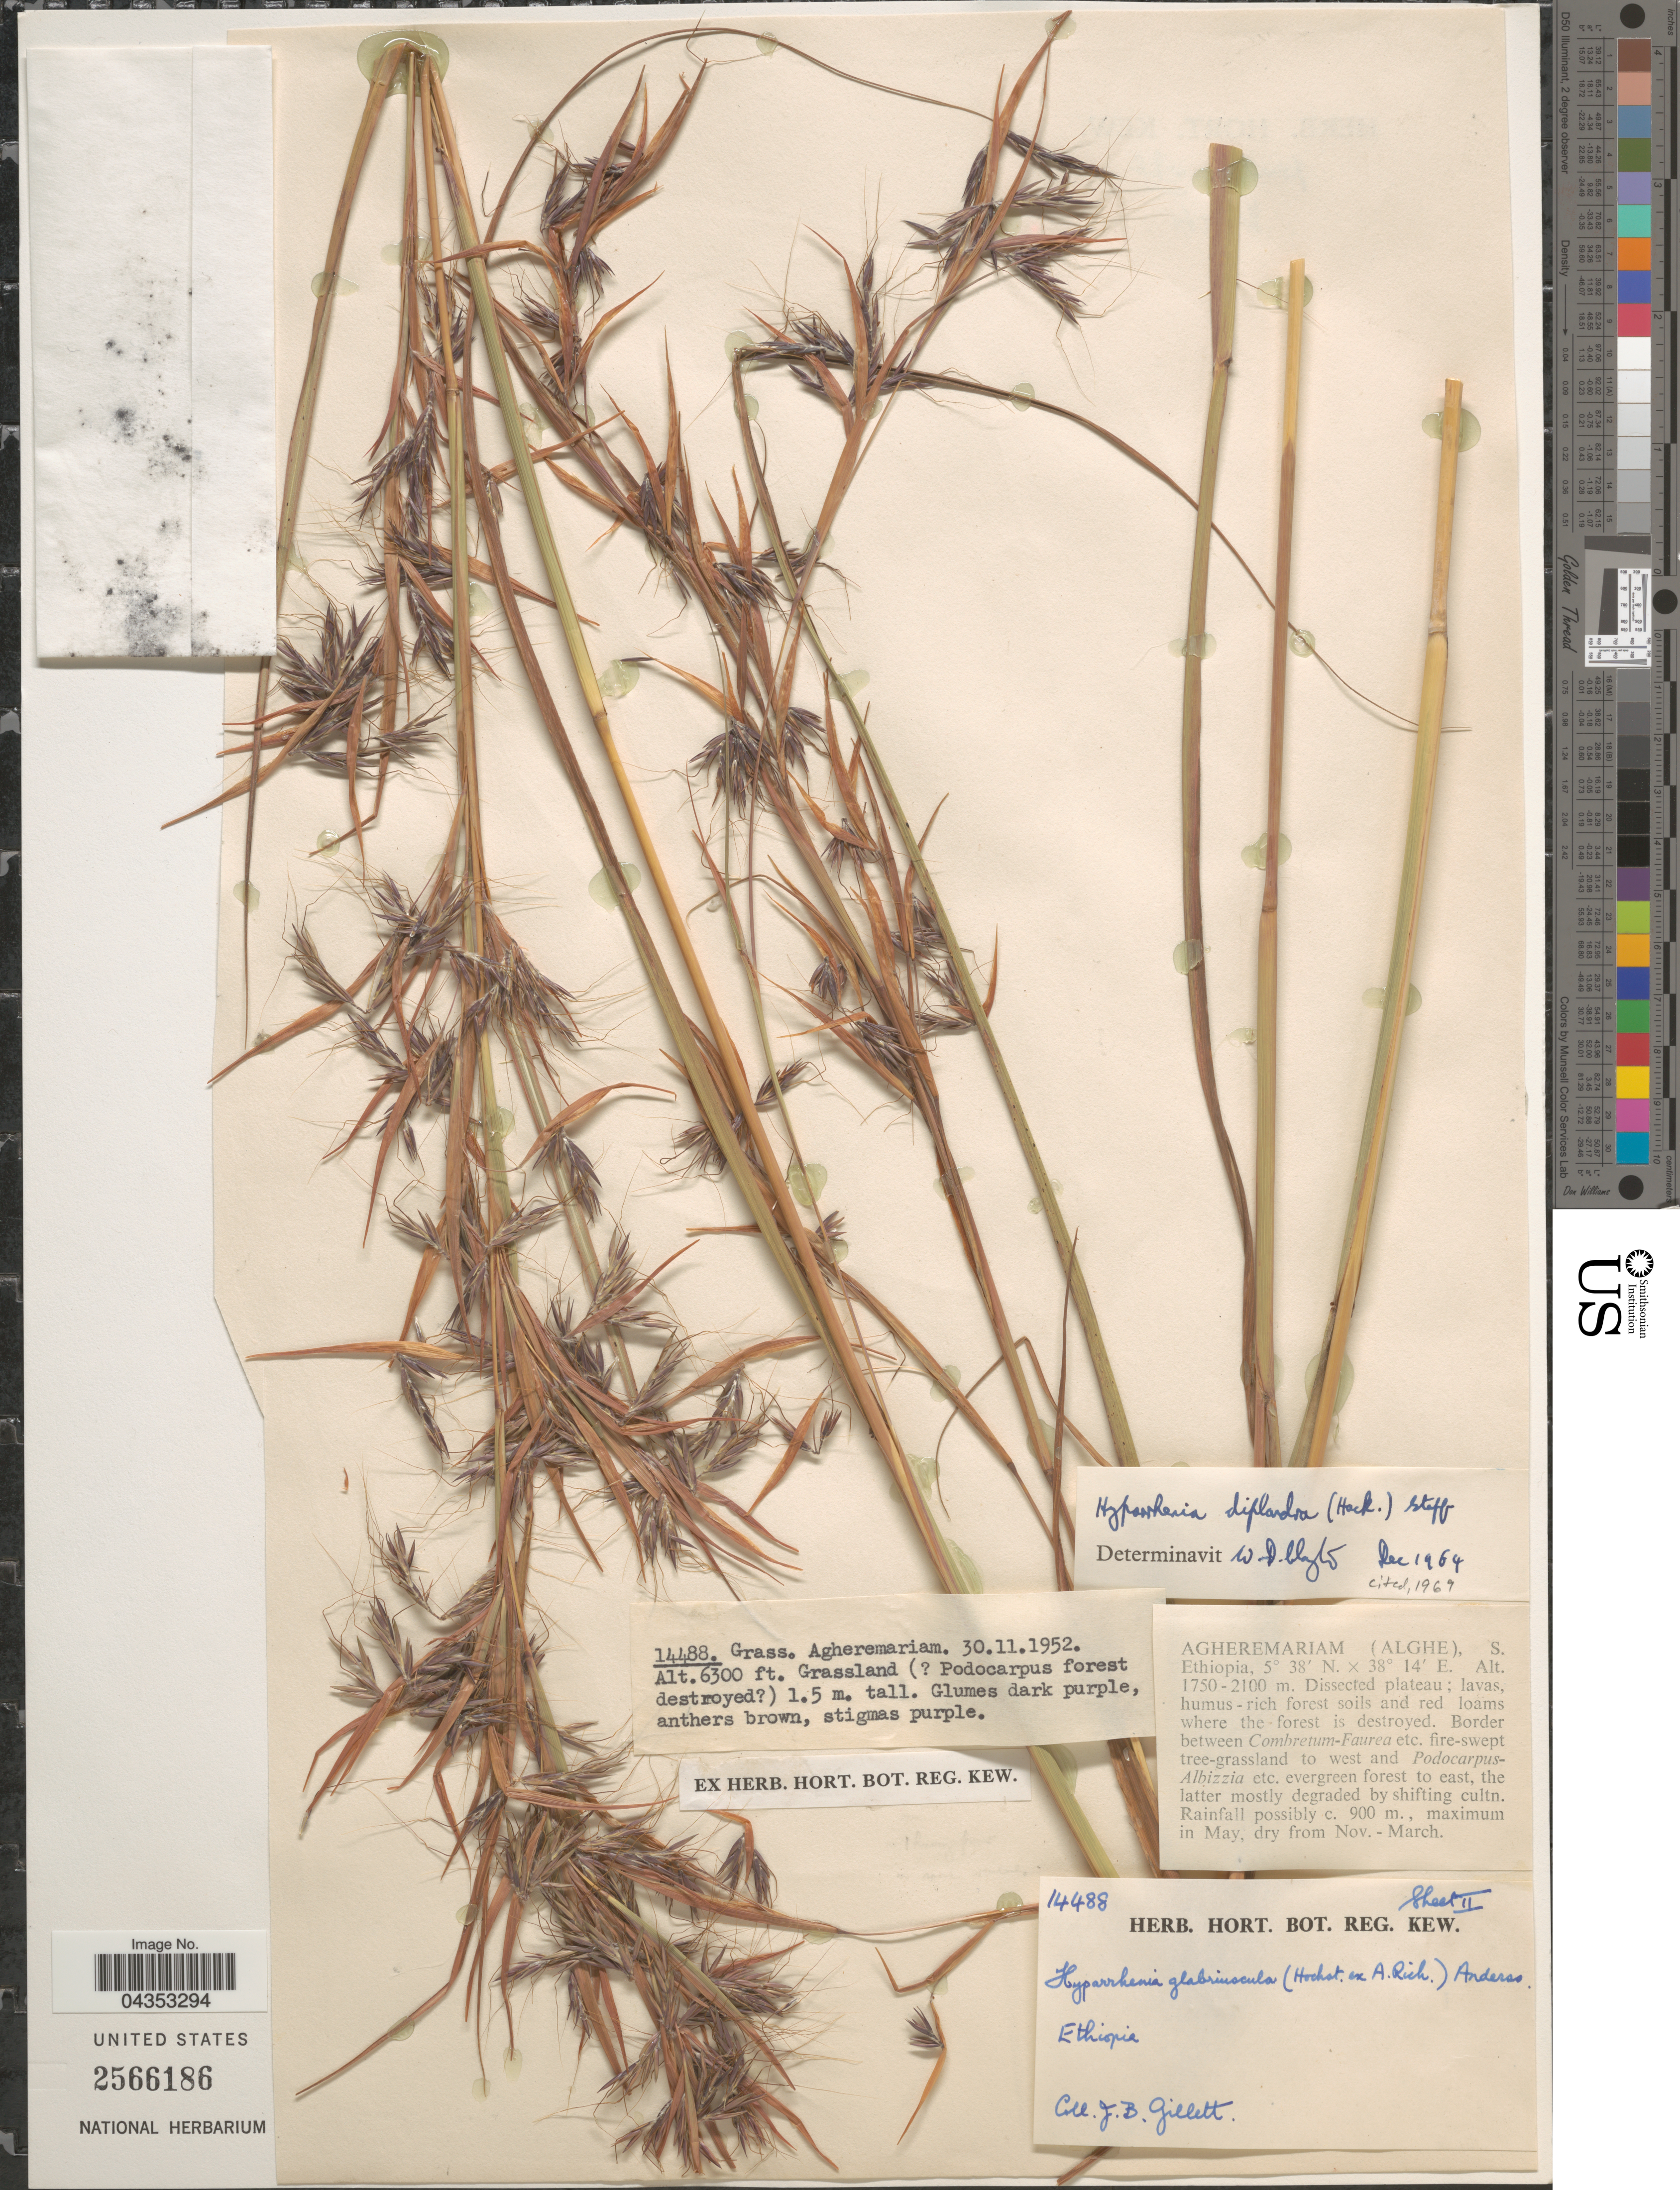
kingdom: Plantae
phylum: Tracheophyta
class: Liliopsida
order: Poales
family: Poaceae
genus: Hyparrhenia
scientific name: Hyparrhenia diplandra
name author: (Hack.) Stapf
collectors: J. B. Gillett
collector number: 14488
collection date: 1952-11-30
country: Ethiopia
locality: Agheremariam. Agheremariam (Alghe), S. Ethiopia.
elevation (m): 1750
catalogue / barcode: US 2566186